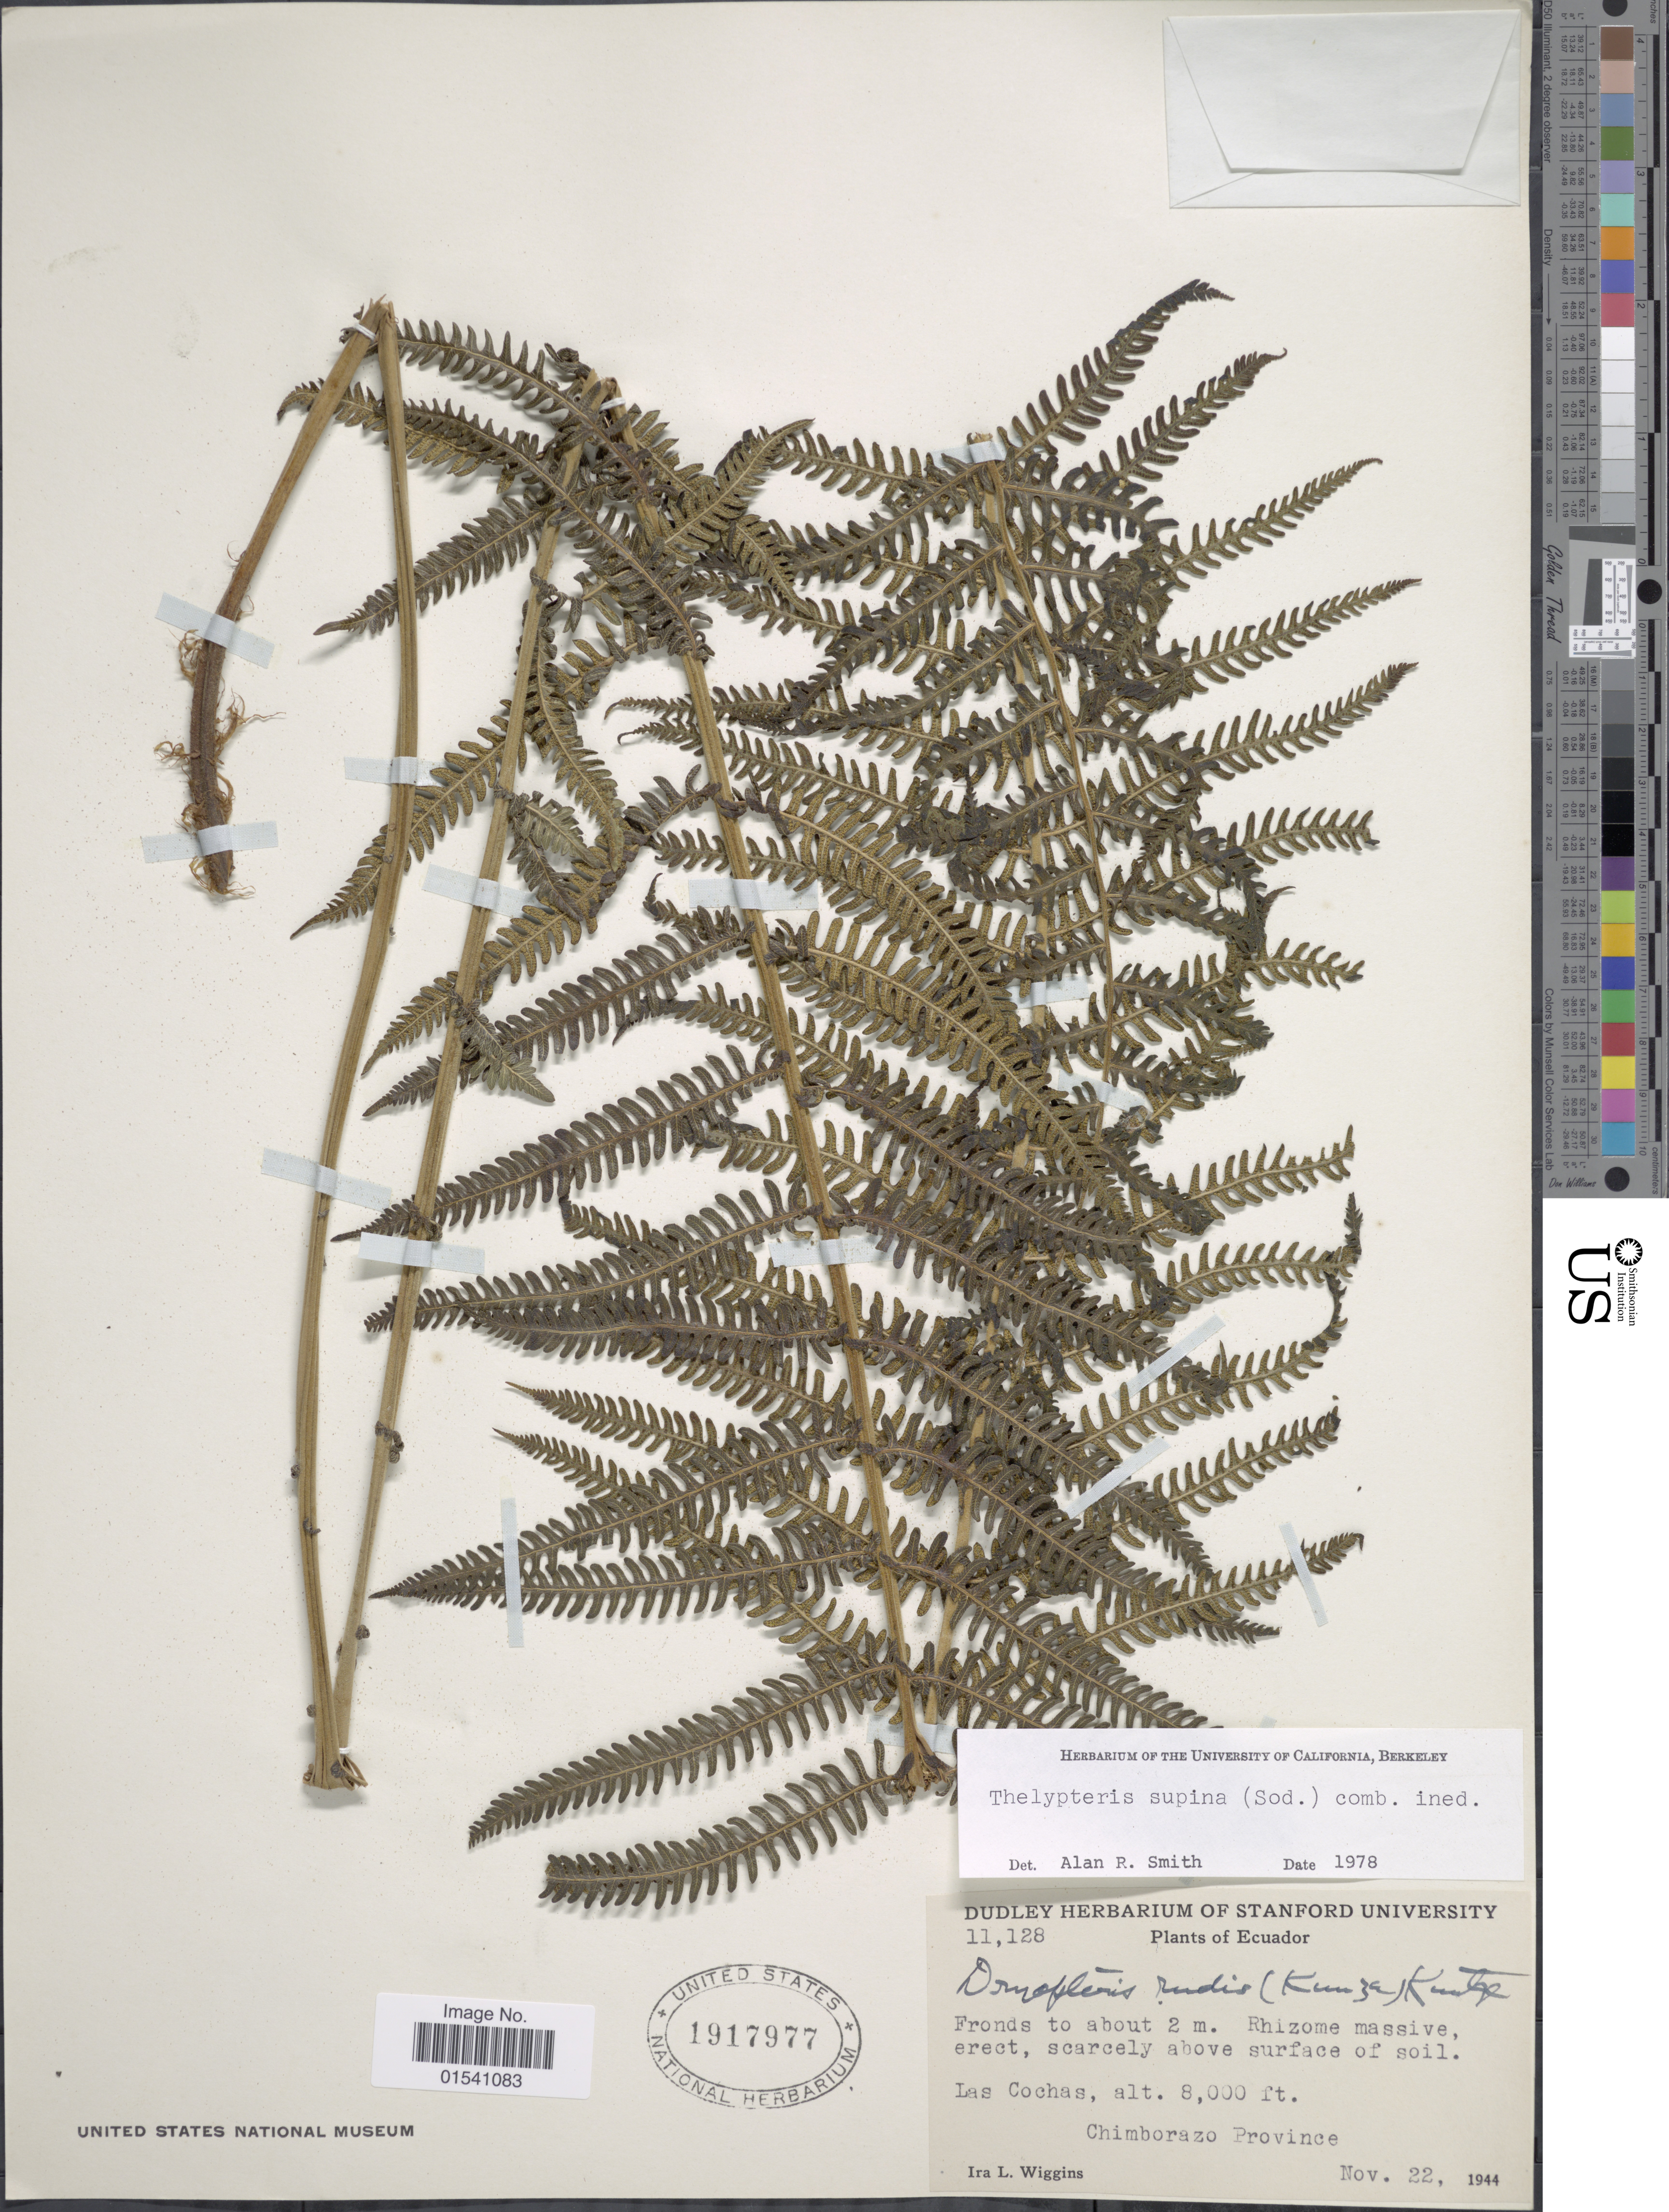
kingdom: Plantae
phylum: Tracheophyta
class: Polypodiopsida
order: Polypodiales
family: Thelypteridaceae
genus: Amauropelta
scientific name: Amauropelta supina (Sodiro) comb. nov., ined 2015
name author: (Sodiro)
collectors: I. L. Wiggins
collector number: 11128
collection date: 1944-11-22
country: Ecuador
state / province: Chimborazo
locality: Las Cochas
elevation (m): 2438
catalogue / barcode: US 1917977